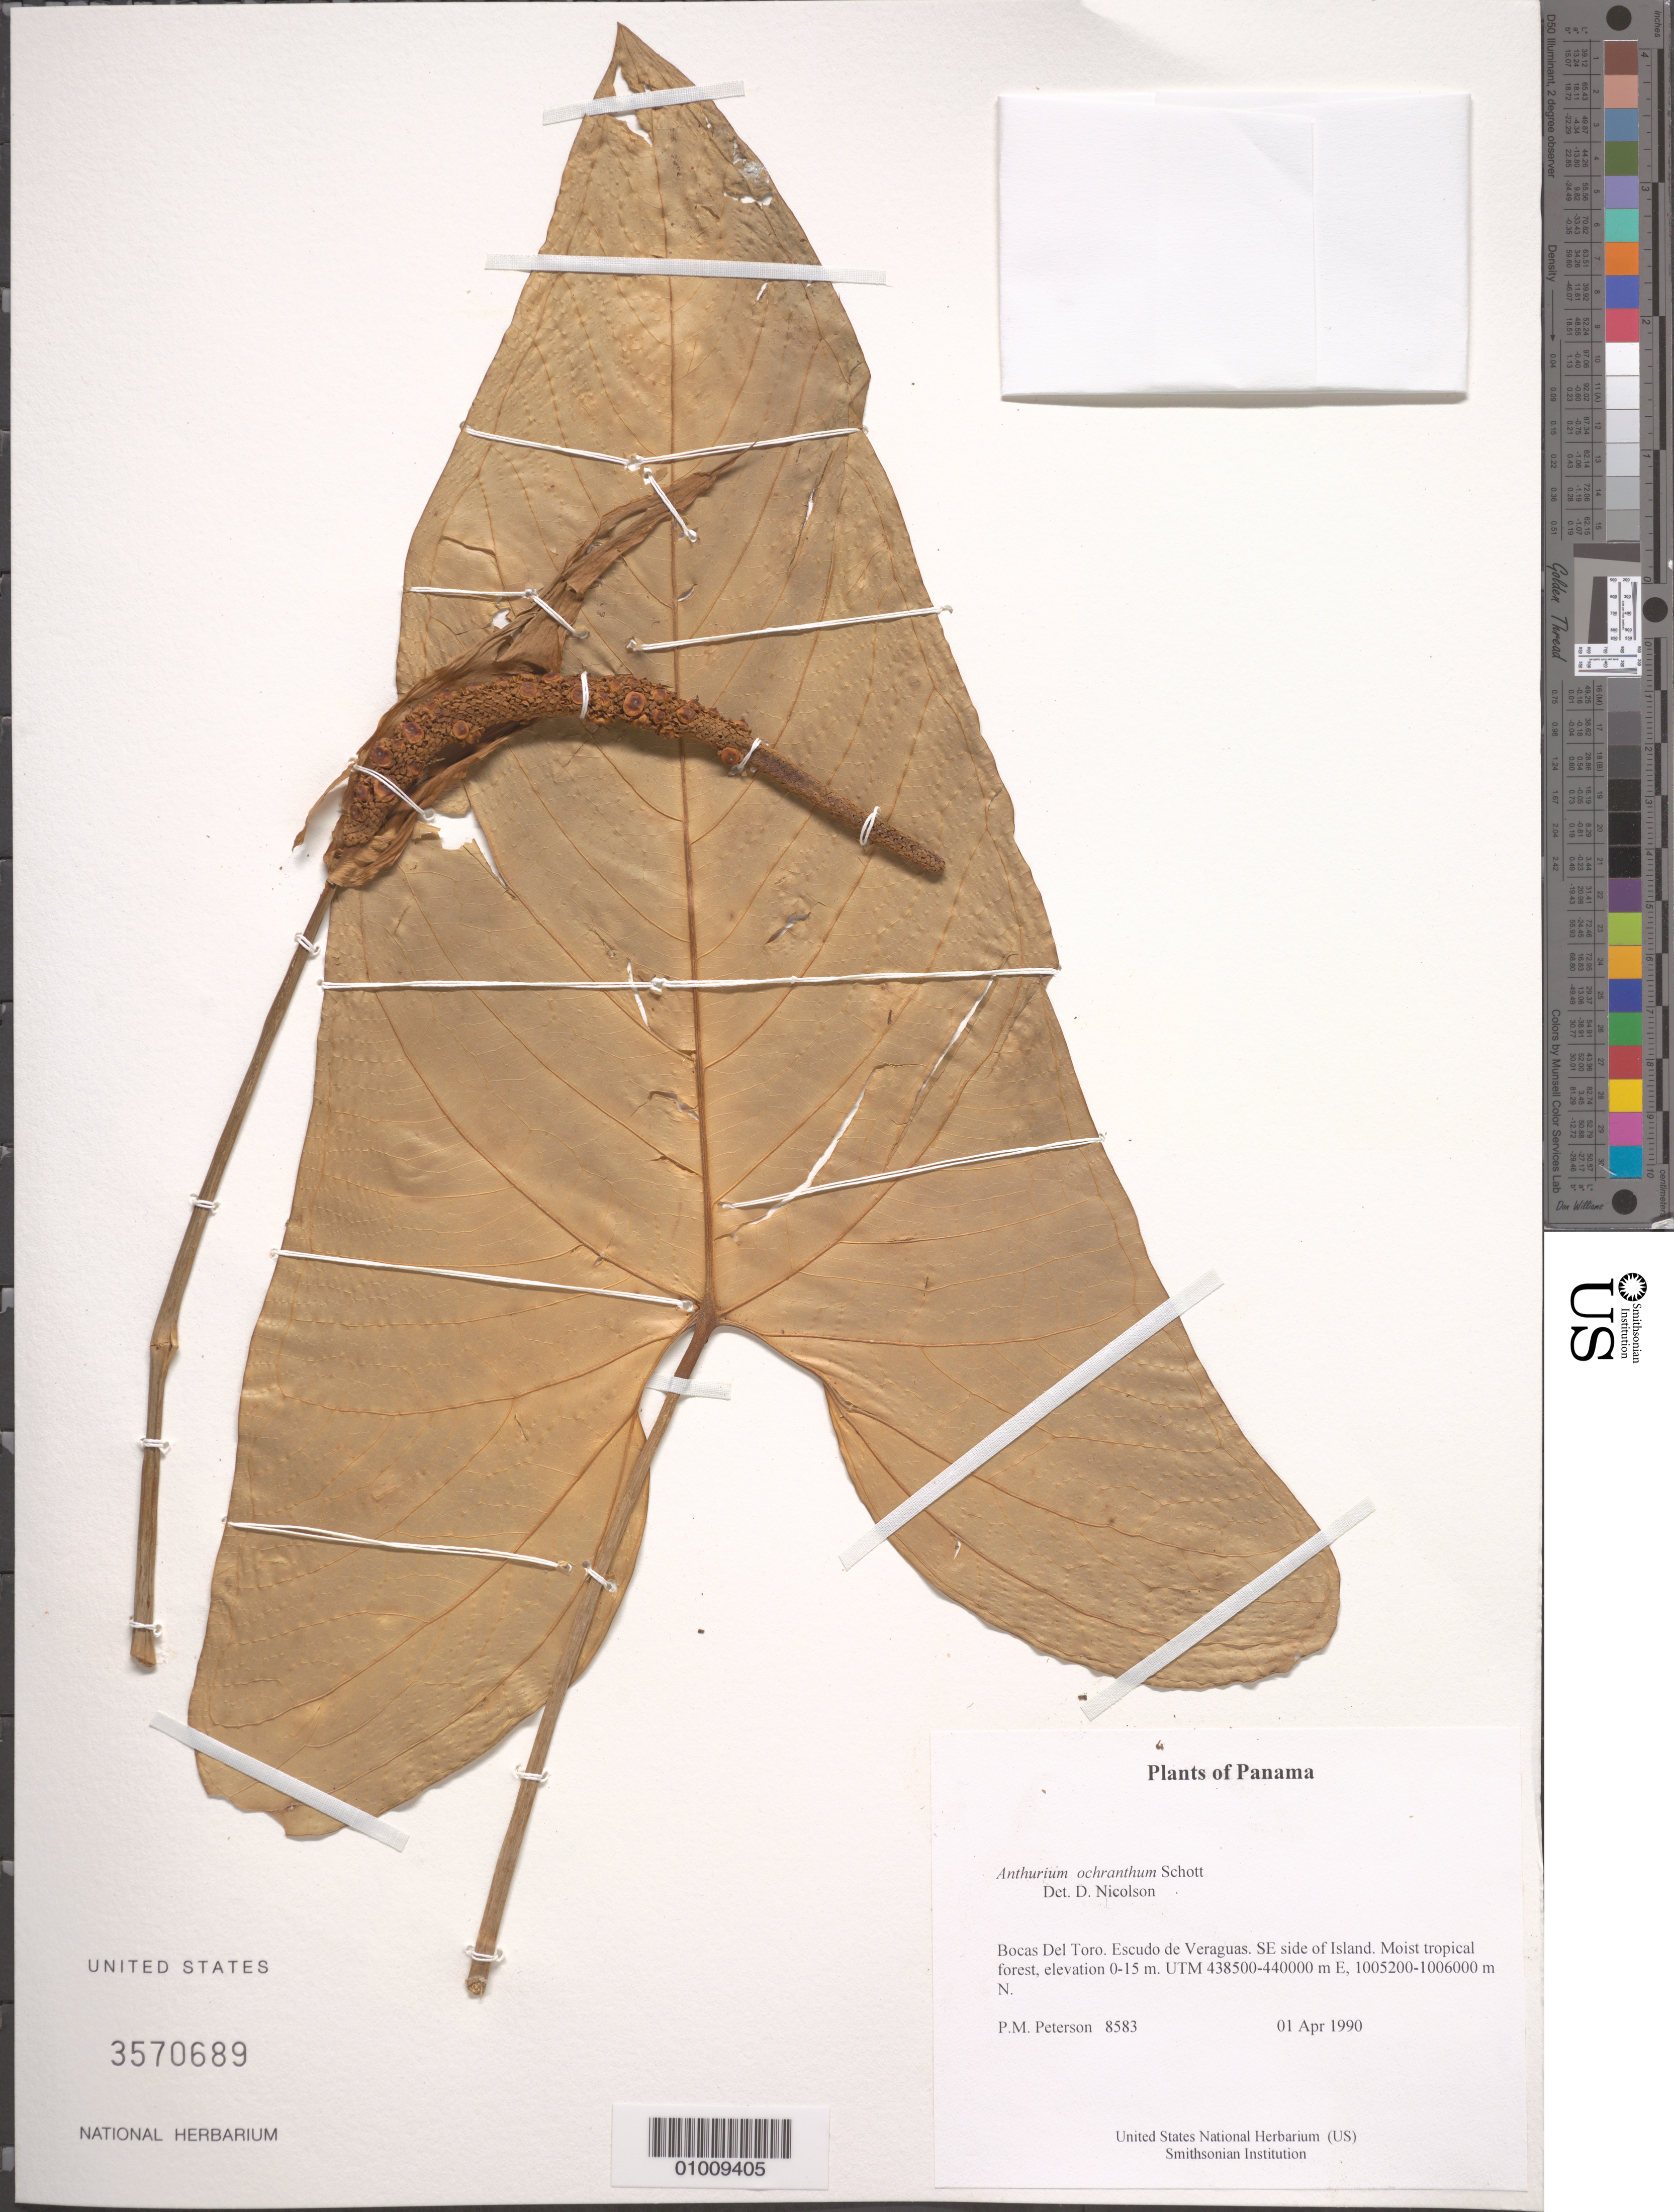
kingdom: Plantae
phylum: Tracheophyta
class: Liliopsida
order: Alismatales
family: Araceae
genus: Anthurium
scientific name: Anthurium ochranthum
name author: K. Koch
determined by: Nicolson, Dan H.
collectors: P. M. Peterson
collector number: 08583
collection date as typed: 01 Apr 1990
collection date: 1990-04-01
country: Panama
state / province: Bocas del Toro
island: Escudo de Veraguas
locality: SE side of Island.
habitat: Moist tropical forest, UTM 438500-440000 m E, 1005200-1006000 m N.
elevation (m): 0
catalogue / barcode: US 3570689